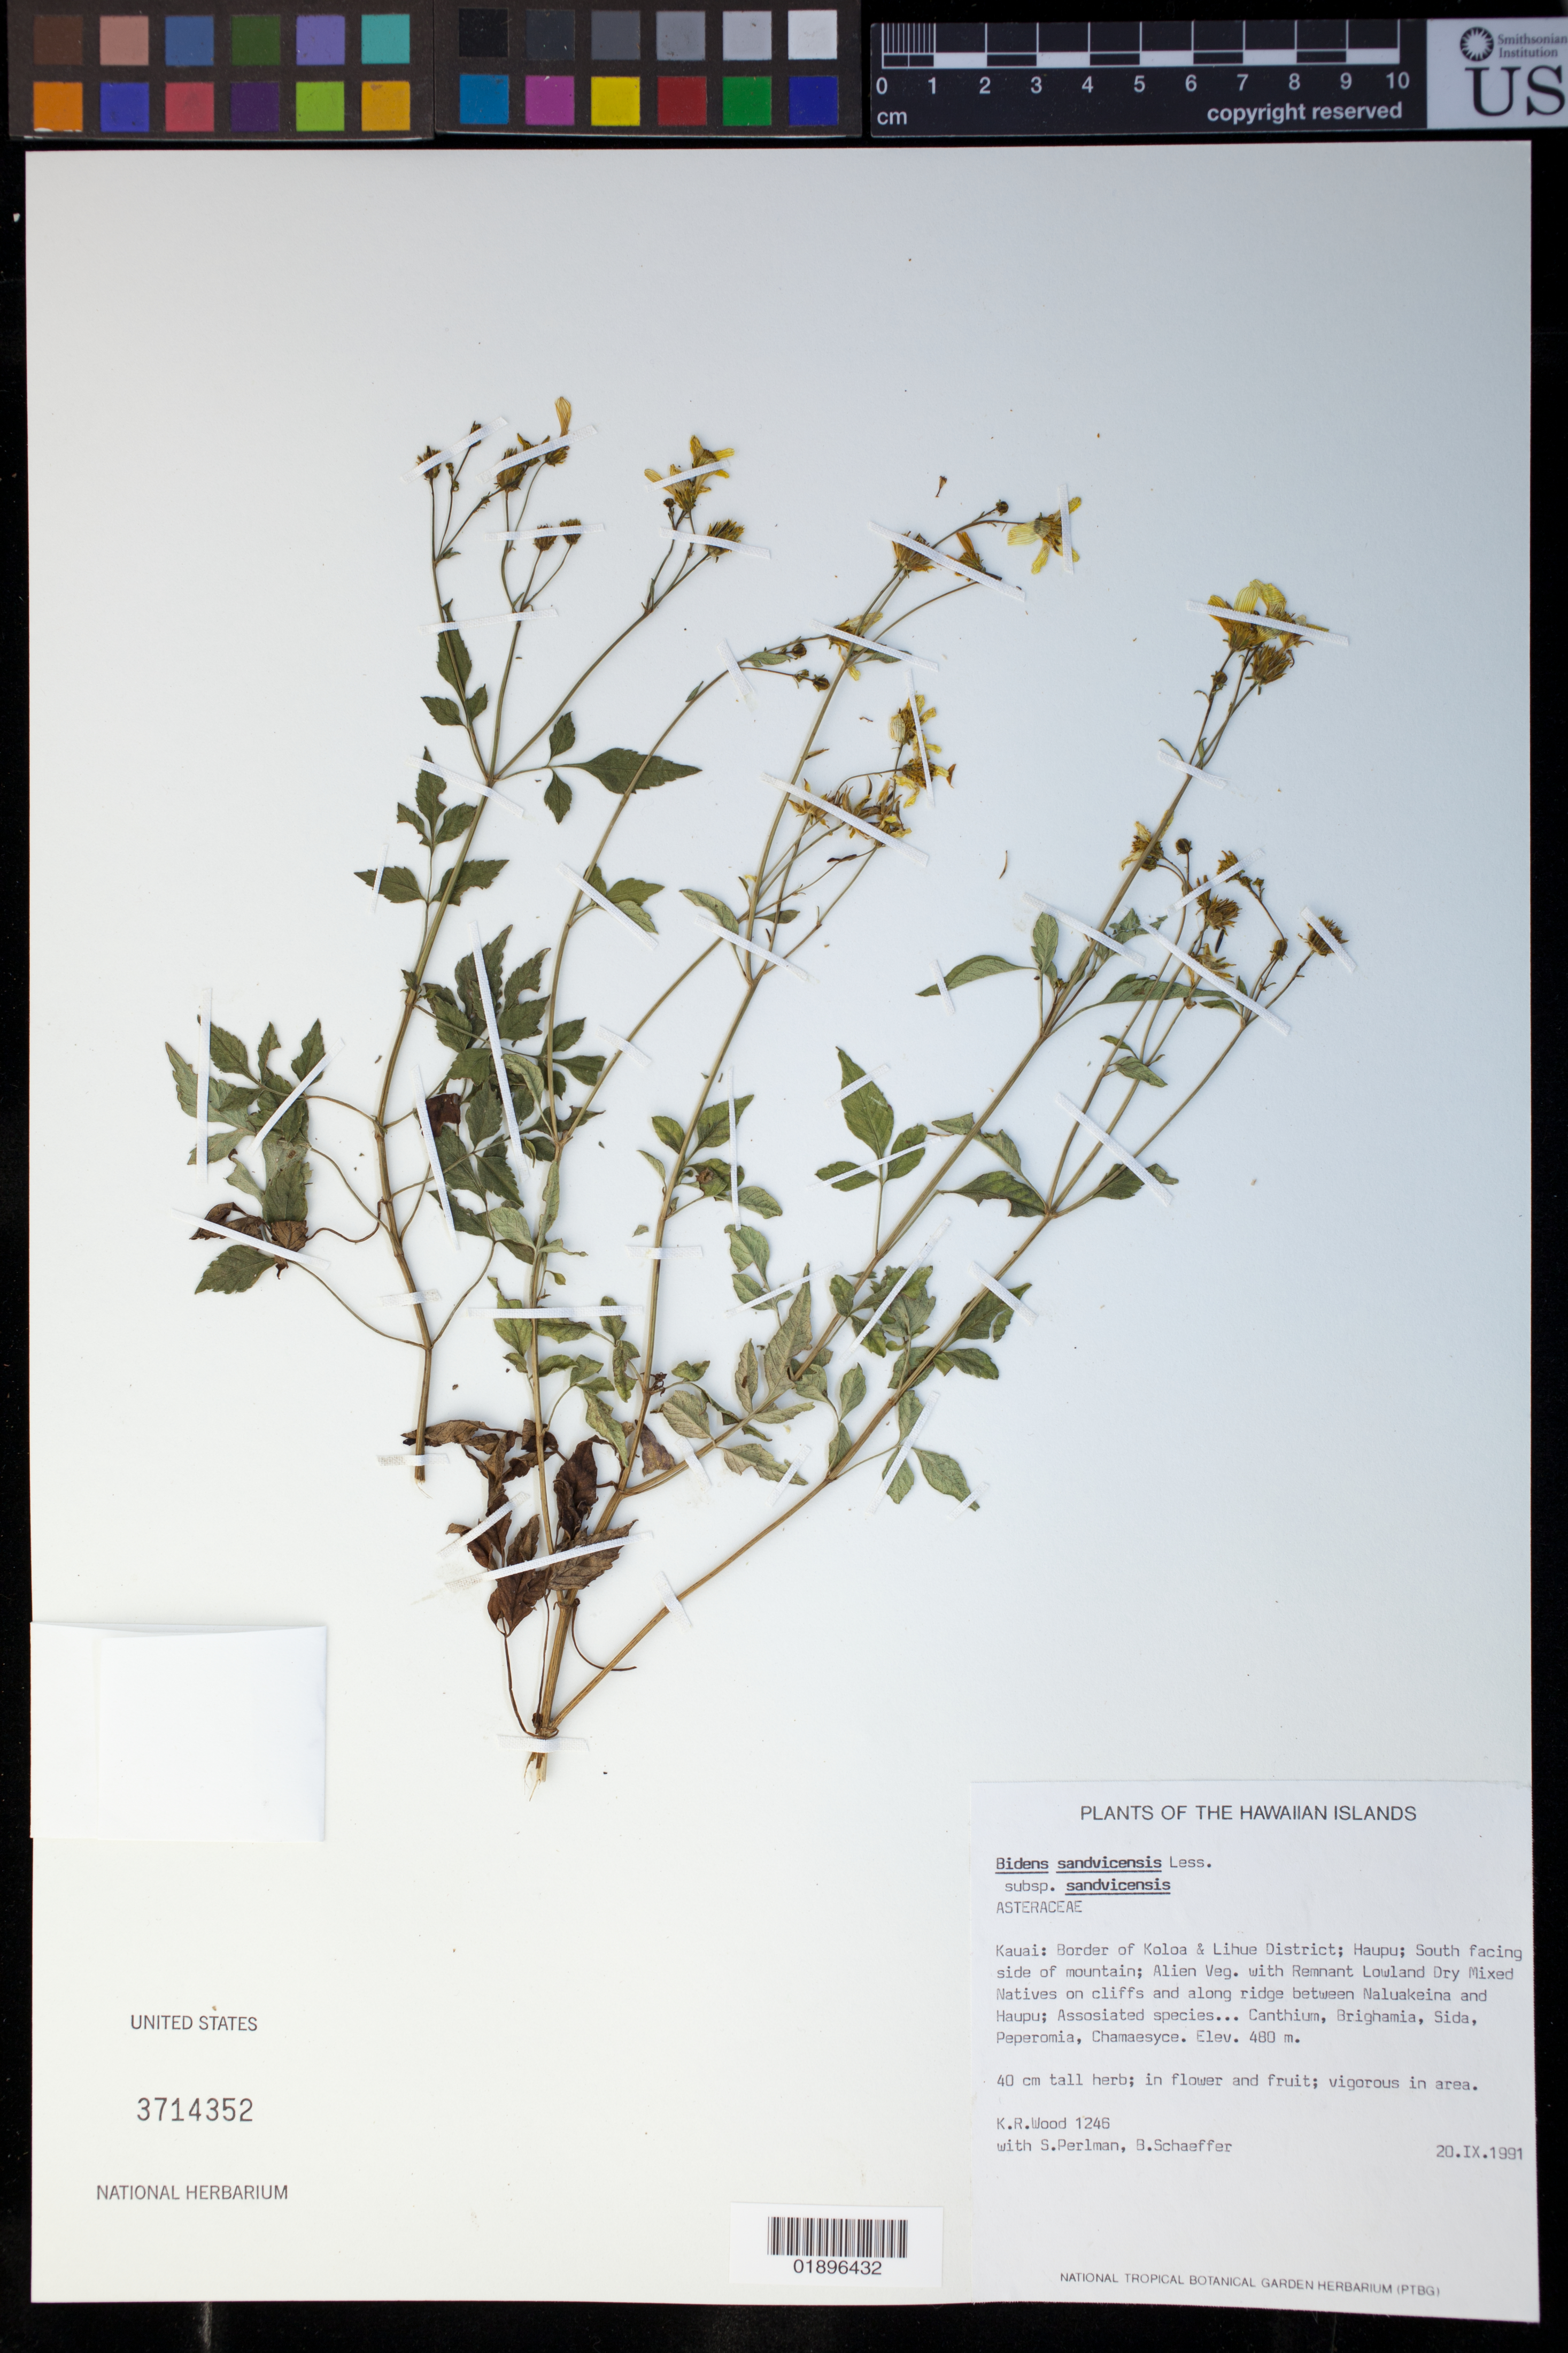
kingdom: Plantae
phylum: Tracheophyta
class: Magnoliopsida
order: Asterales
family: Asteraceae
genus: Bidens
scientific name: Bidens sandvicensis subsp. sandvicensis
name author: Less.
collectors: K. R. Wood, S. P. Perlman & B. Schaeffer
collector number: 1246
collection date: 1991-09-20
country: United States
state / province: Hawaii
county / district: Kauai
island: Kaua'i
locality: Border of Koloa and Lihue District, Haupu, south facing side of mountain, on cliffs and along ridge between Naluakeina and Haupu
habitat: Remnant lowland dry mixed natives on cliff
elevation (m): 480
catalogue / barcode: US 3714352